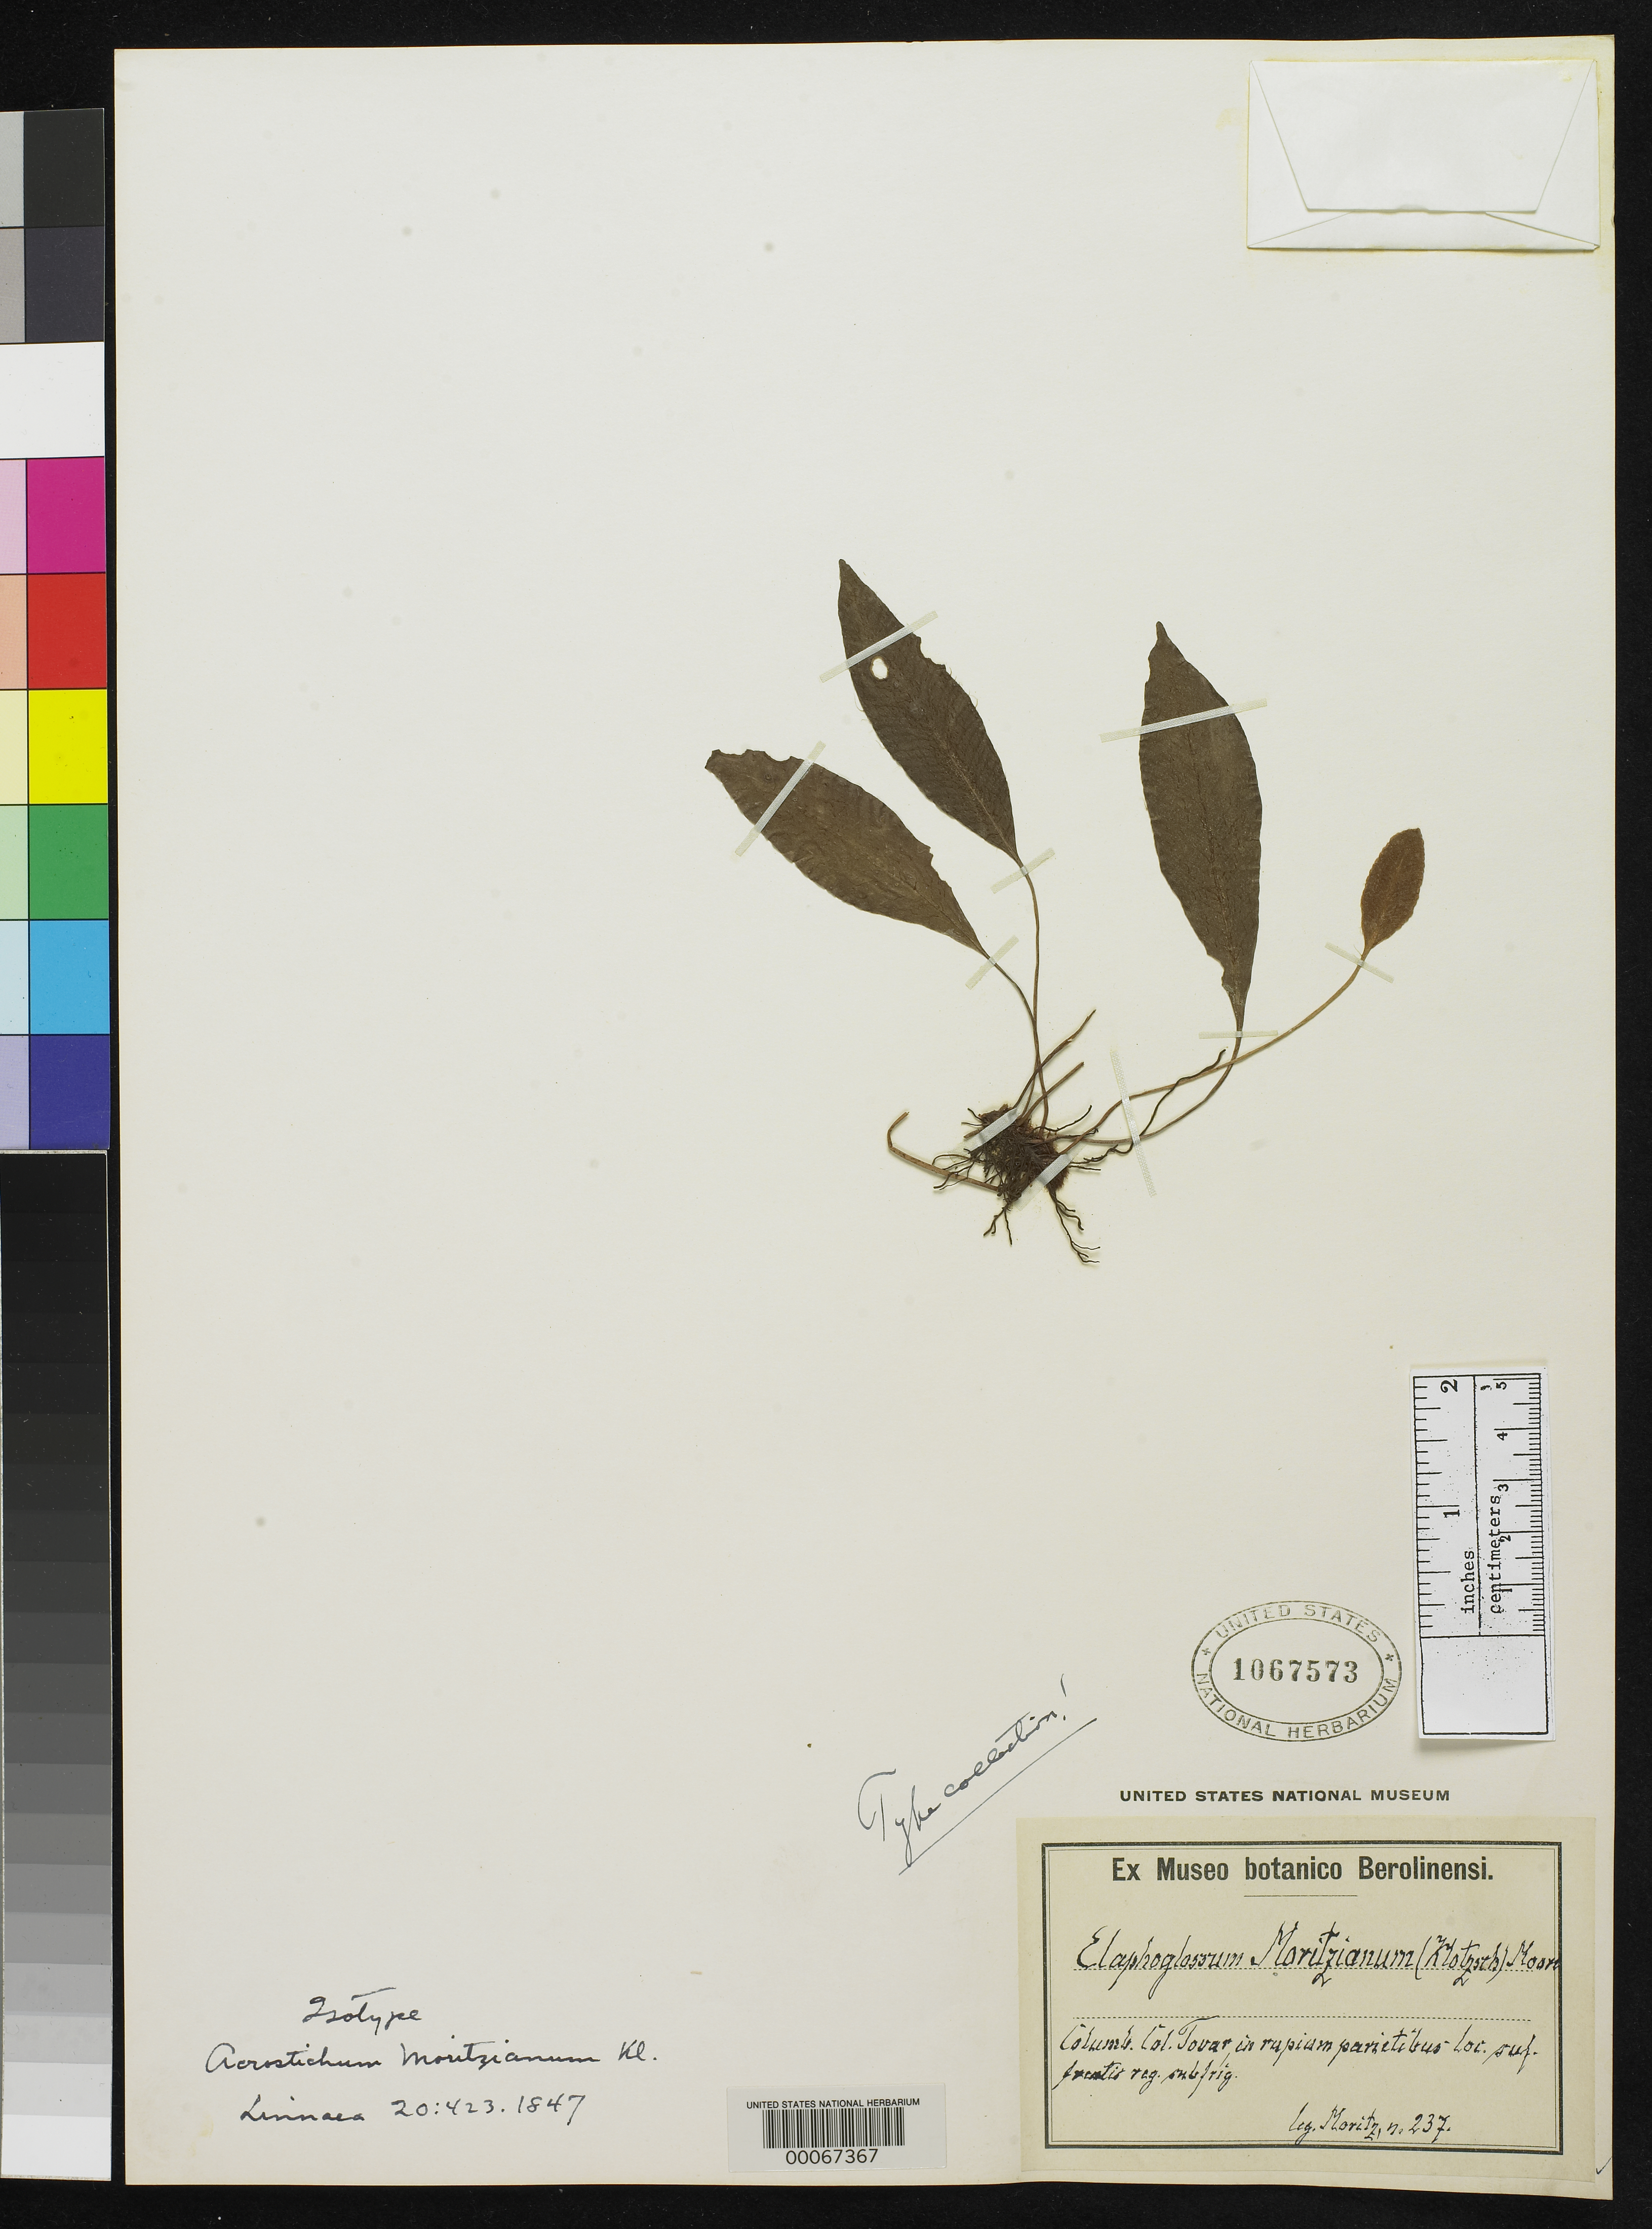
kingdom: Plantae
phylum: Tracheophyta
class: Polypodiopsida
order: Polypodiales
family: Pteridaceae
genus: Acrostichum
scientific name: Acrostichum moritzianum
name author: Klotzsch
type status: Type Collection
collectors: A. Moritz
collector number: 237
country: Venezuela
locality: Col. Tovar.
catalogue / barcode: US 1067573